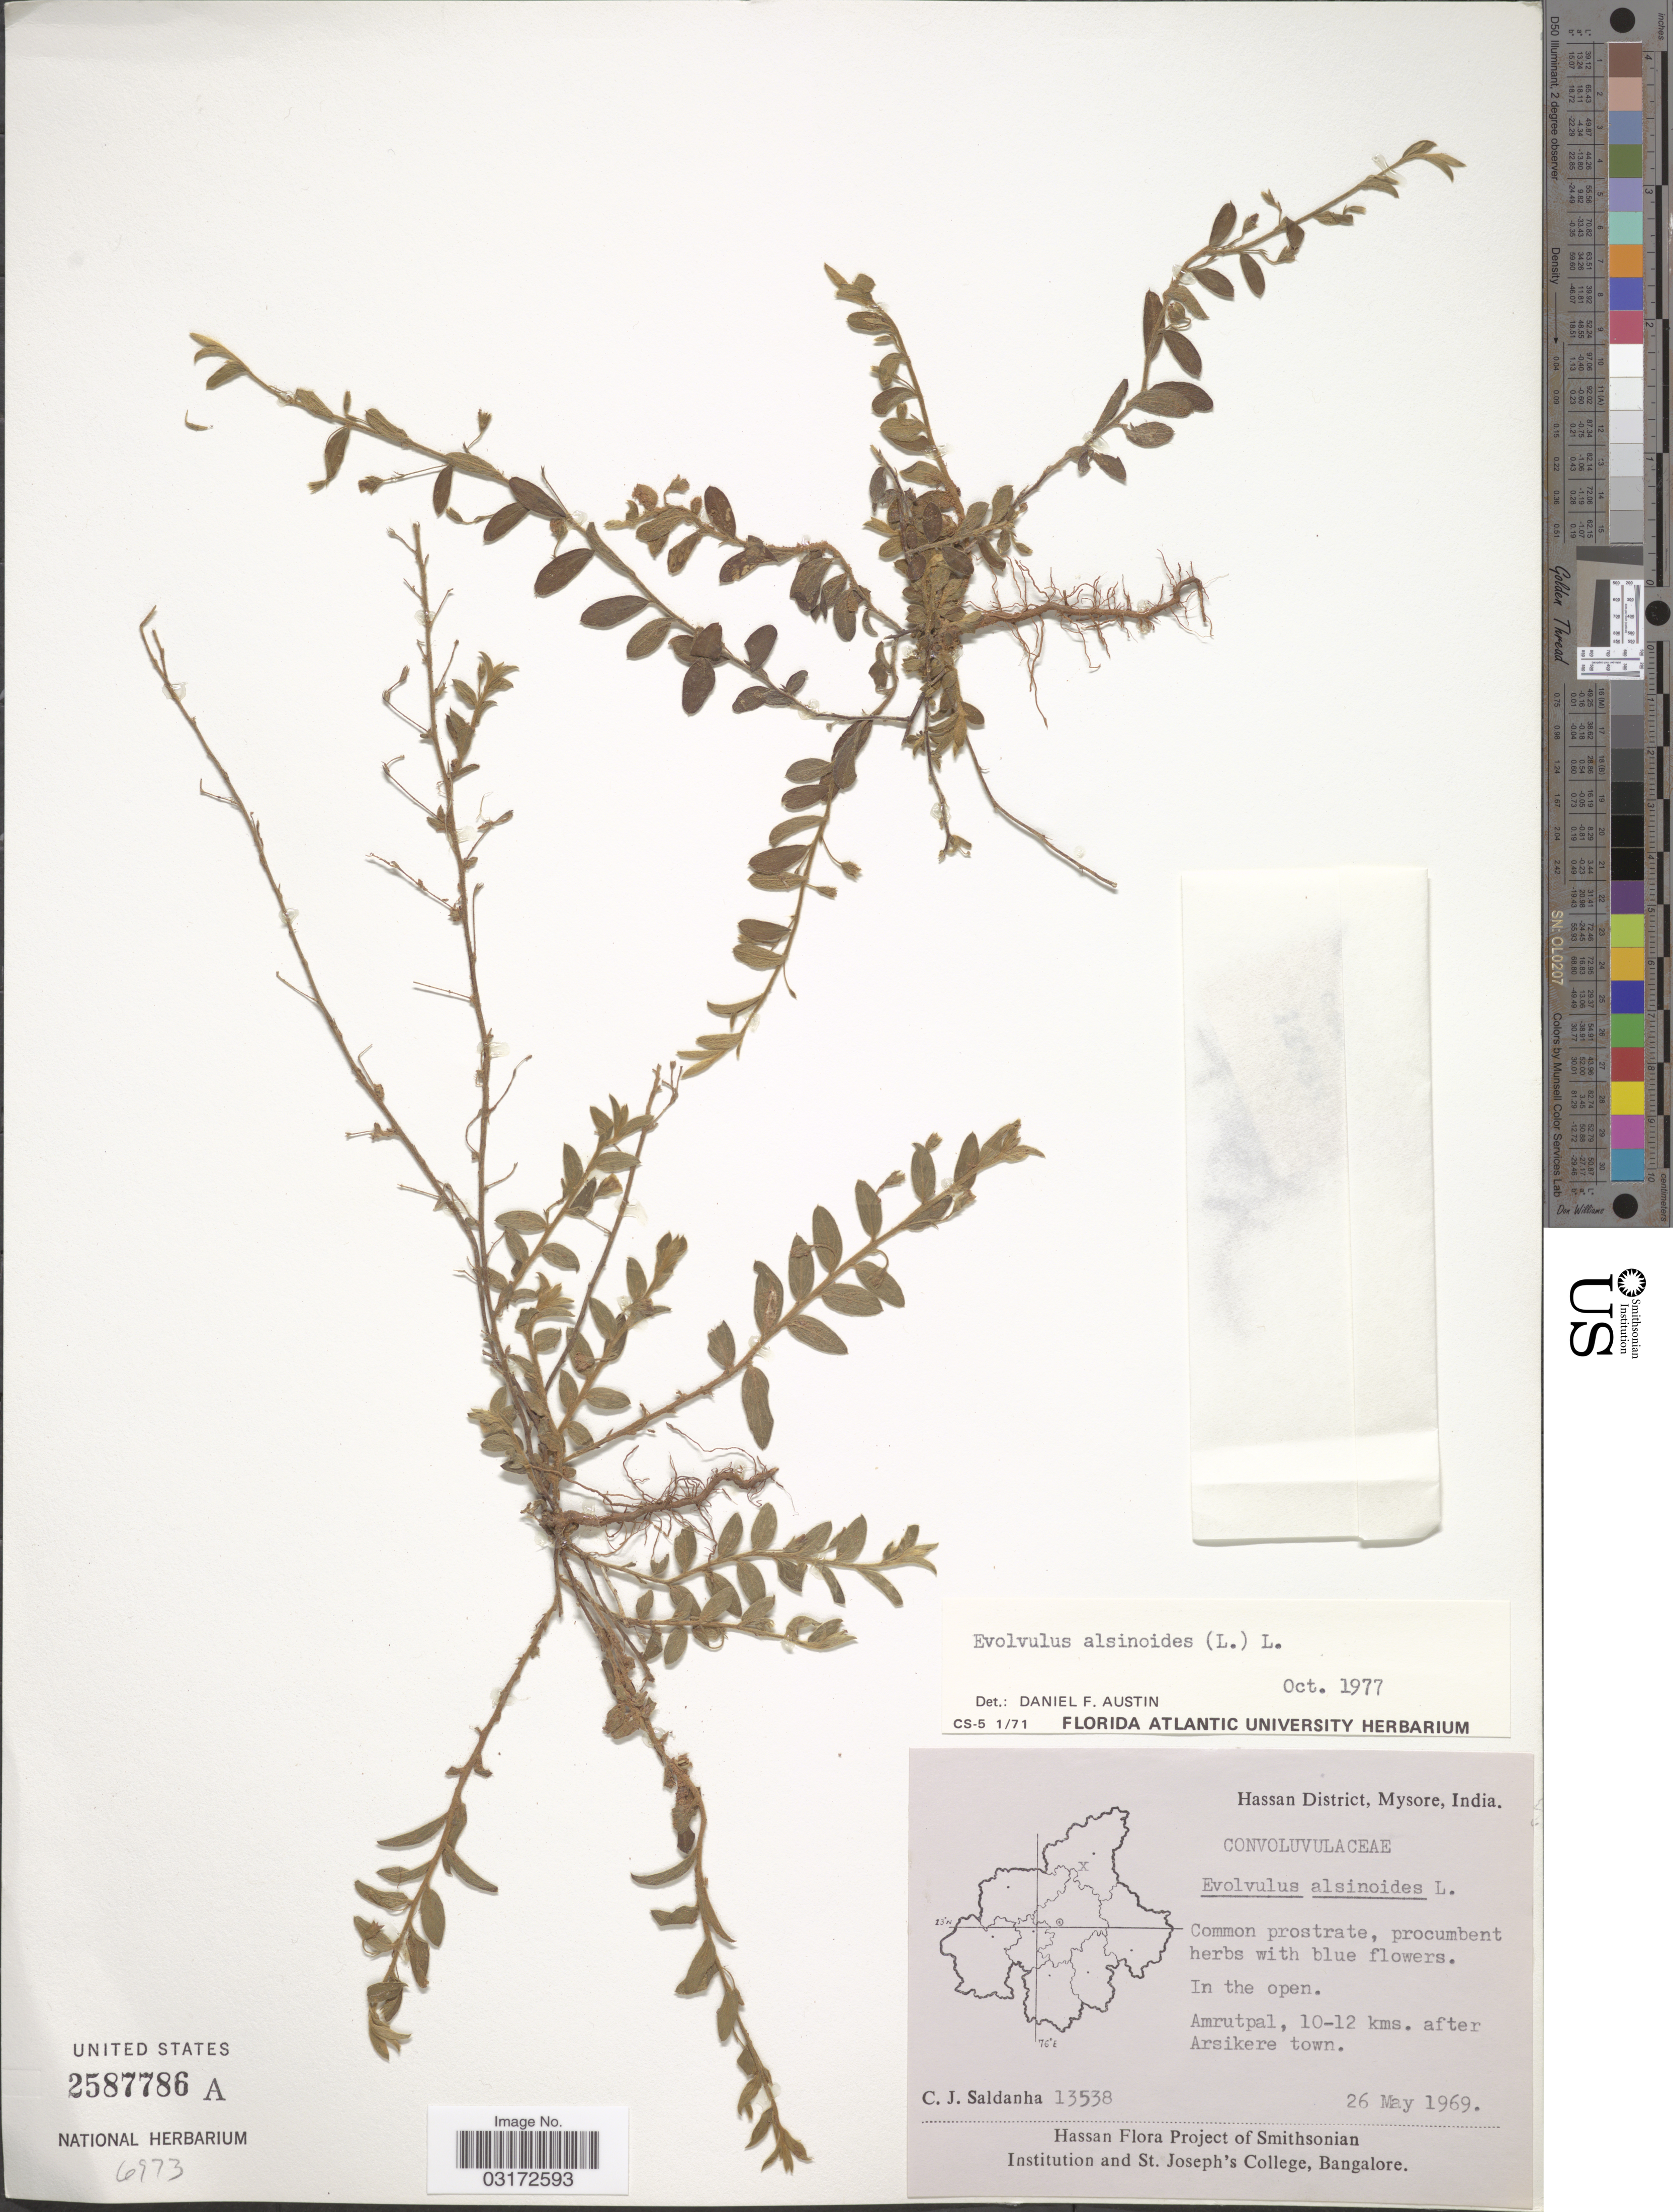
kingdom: Plantae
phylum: Tracheophyta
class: Magnoliopsida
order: Solanales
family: Convolvulaceae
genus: Evolvulus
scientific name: Evolvulus alsinoides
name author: (L.) L.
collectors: C. J. Saldanha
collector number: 13538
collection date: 1969-05-26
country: India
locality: Hassan District, Mysore. Amrutpal, 10-12 kms. after Arsikere town.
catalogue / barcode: US 2587786A